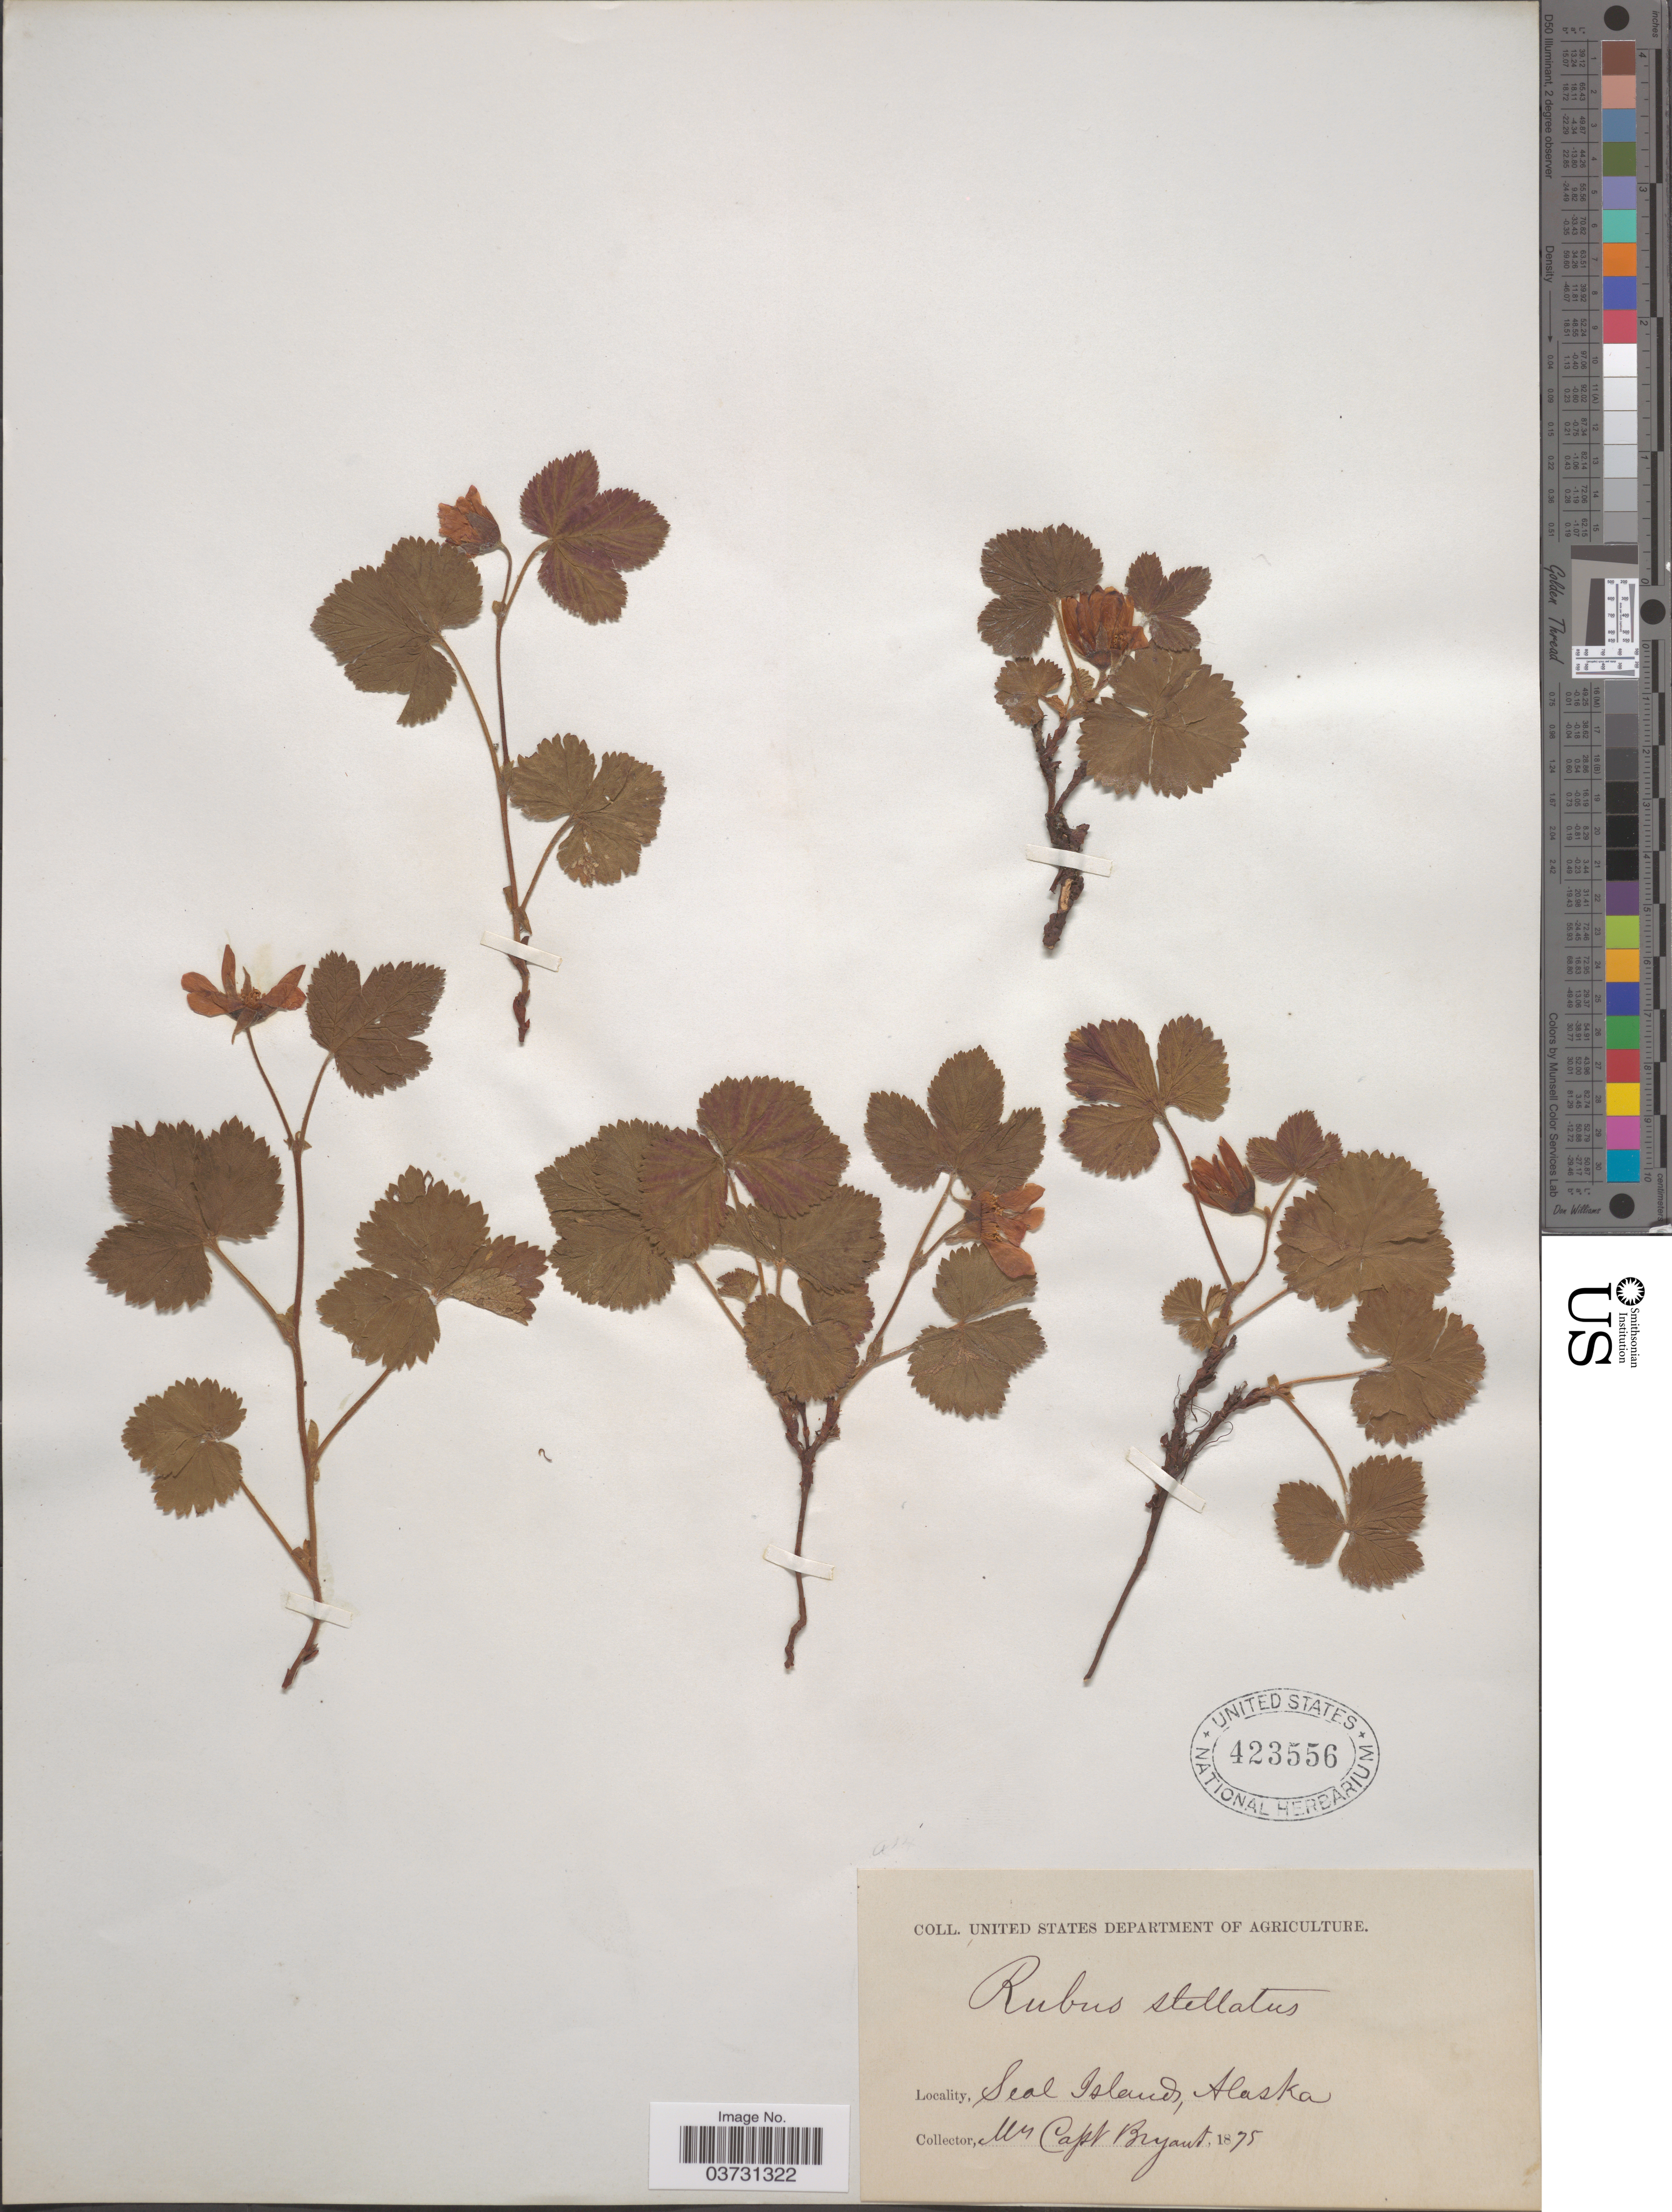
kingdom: Plantae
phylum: Tracheophyta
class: Magnoliopsida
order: Rosales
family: Rosaceae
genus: Rubus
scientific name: Rubus stellatus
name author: Sm.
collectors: C. Bryant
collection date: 1875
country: United States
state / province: Alaska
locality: Seal Islands.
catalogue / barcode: US 423556